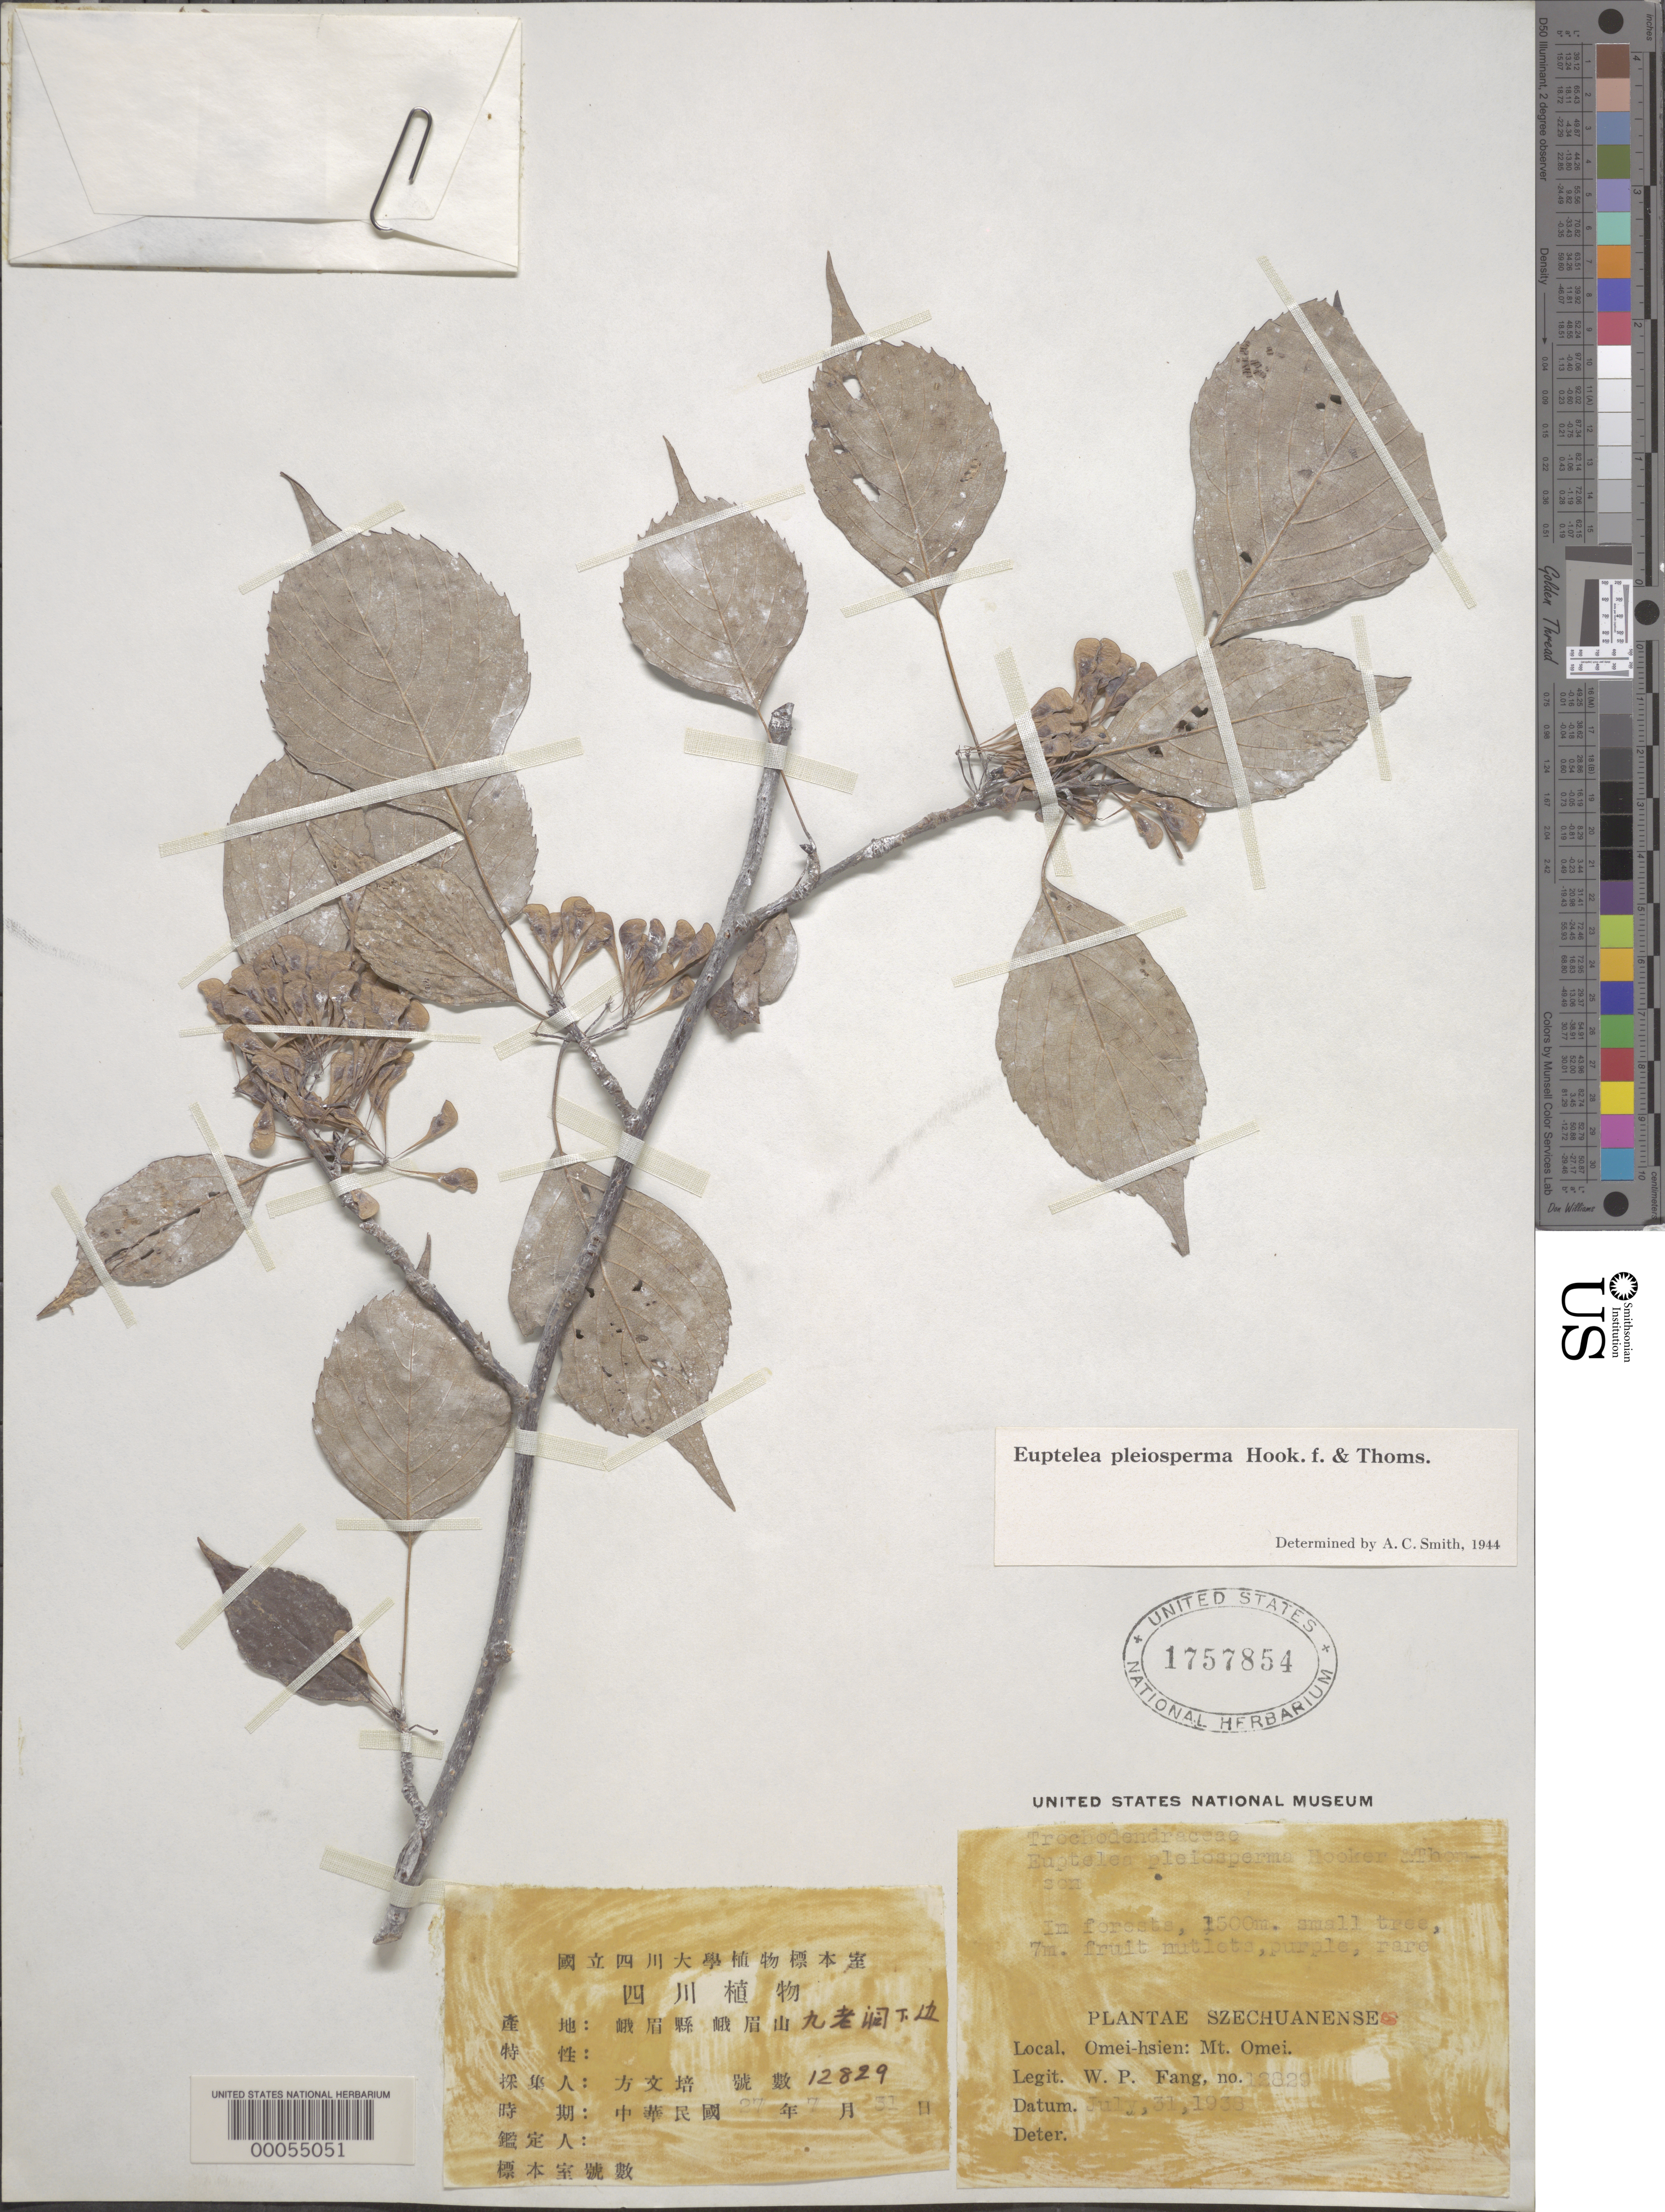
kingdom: Plantae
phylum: Tracheophyta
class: Magnoliopsida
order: Ranunculales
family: Eupteleaceae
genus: Euptelea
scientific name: Euptelea pleiosperma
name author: Hook. f. & Thomson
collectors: W. P. Fang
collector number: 12829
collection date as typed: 31 Jul 1938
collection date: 1938-07-31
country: China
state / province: Sichuan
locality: Omei-hsien: mt. omie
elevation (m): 1500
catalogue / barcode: US 1757854